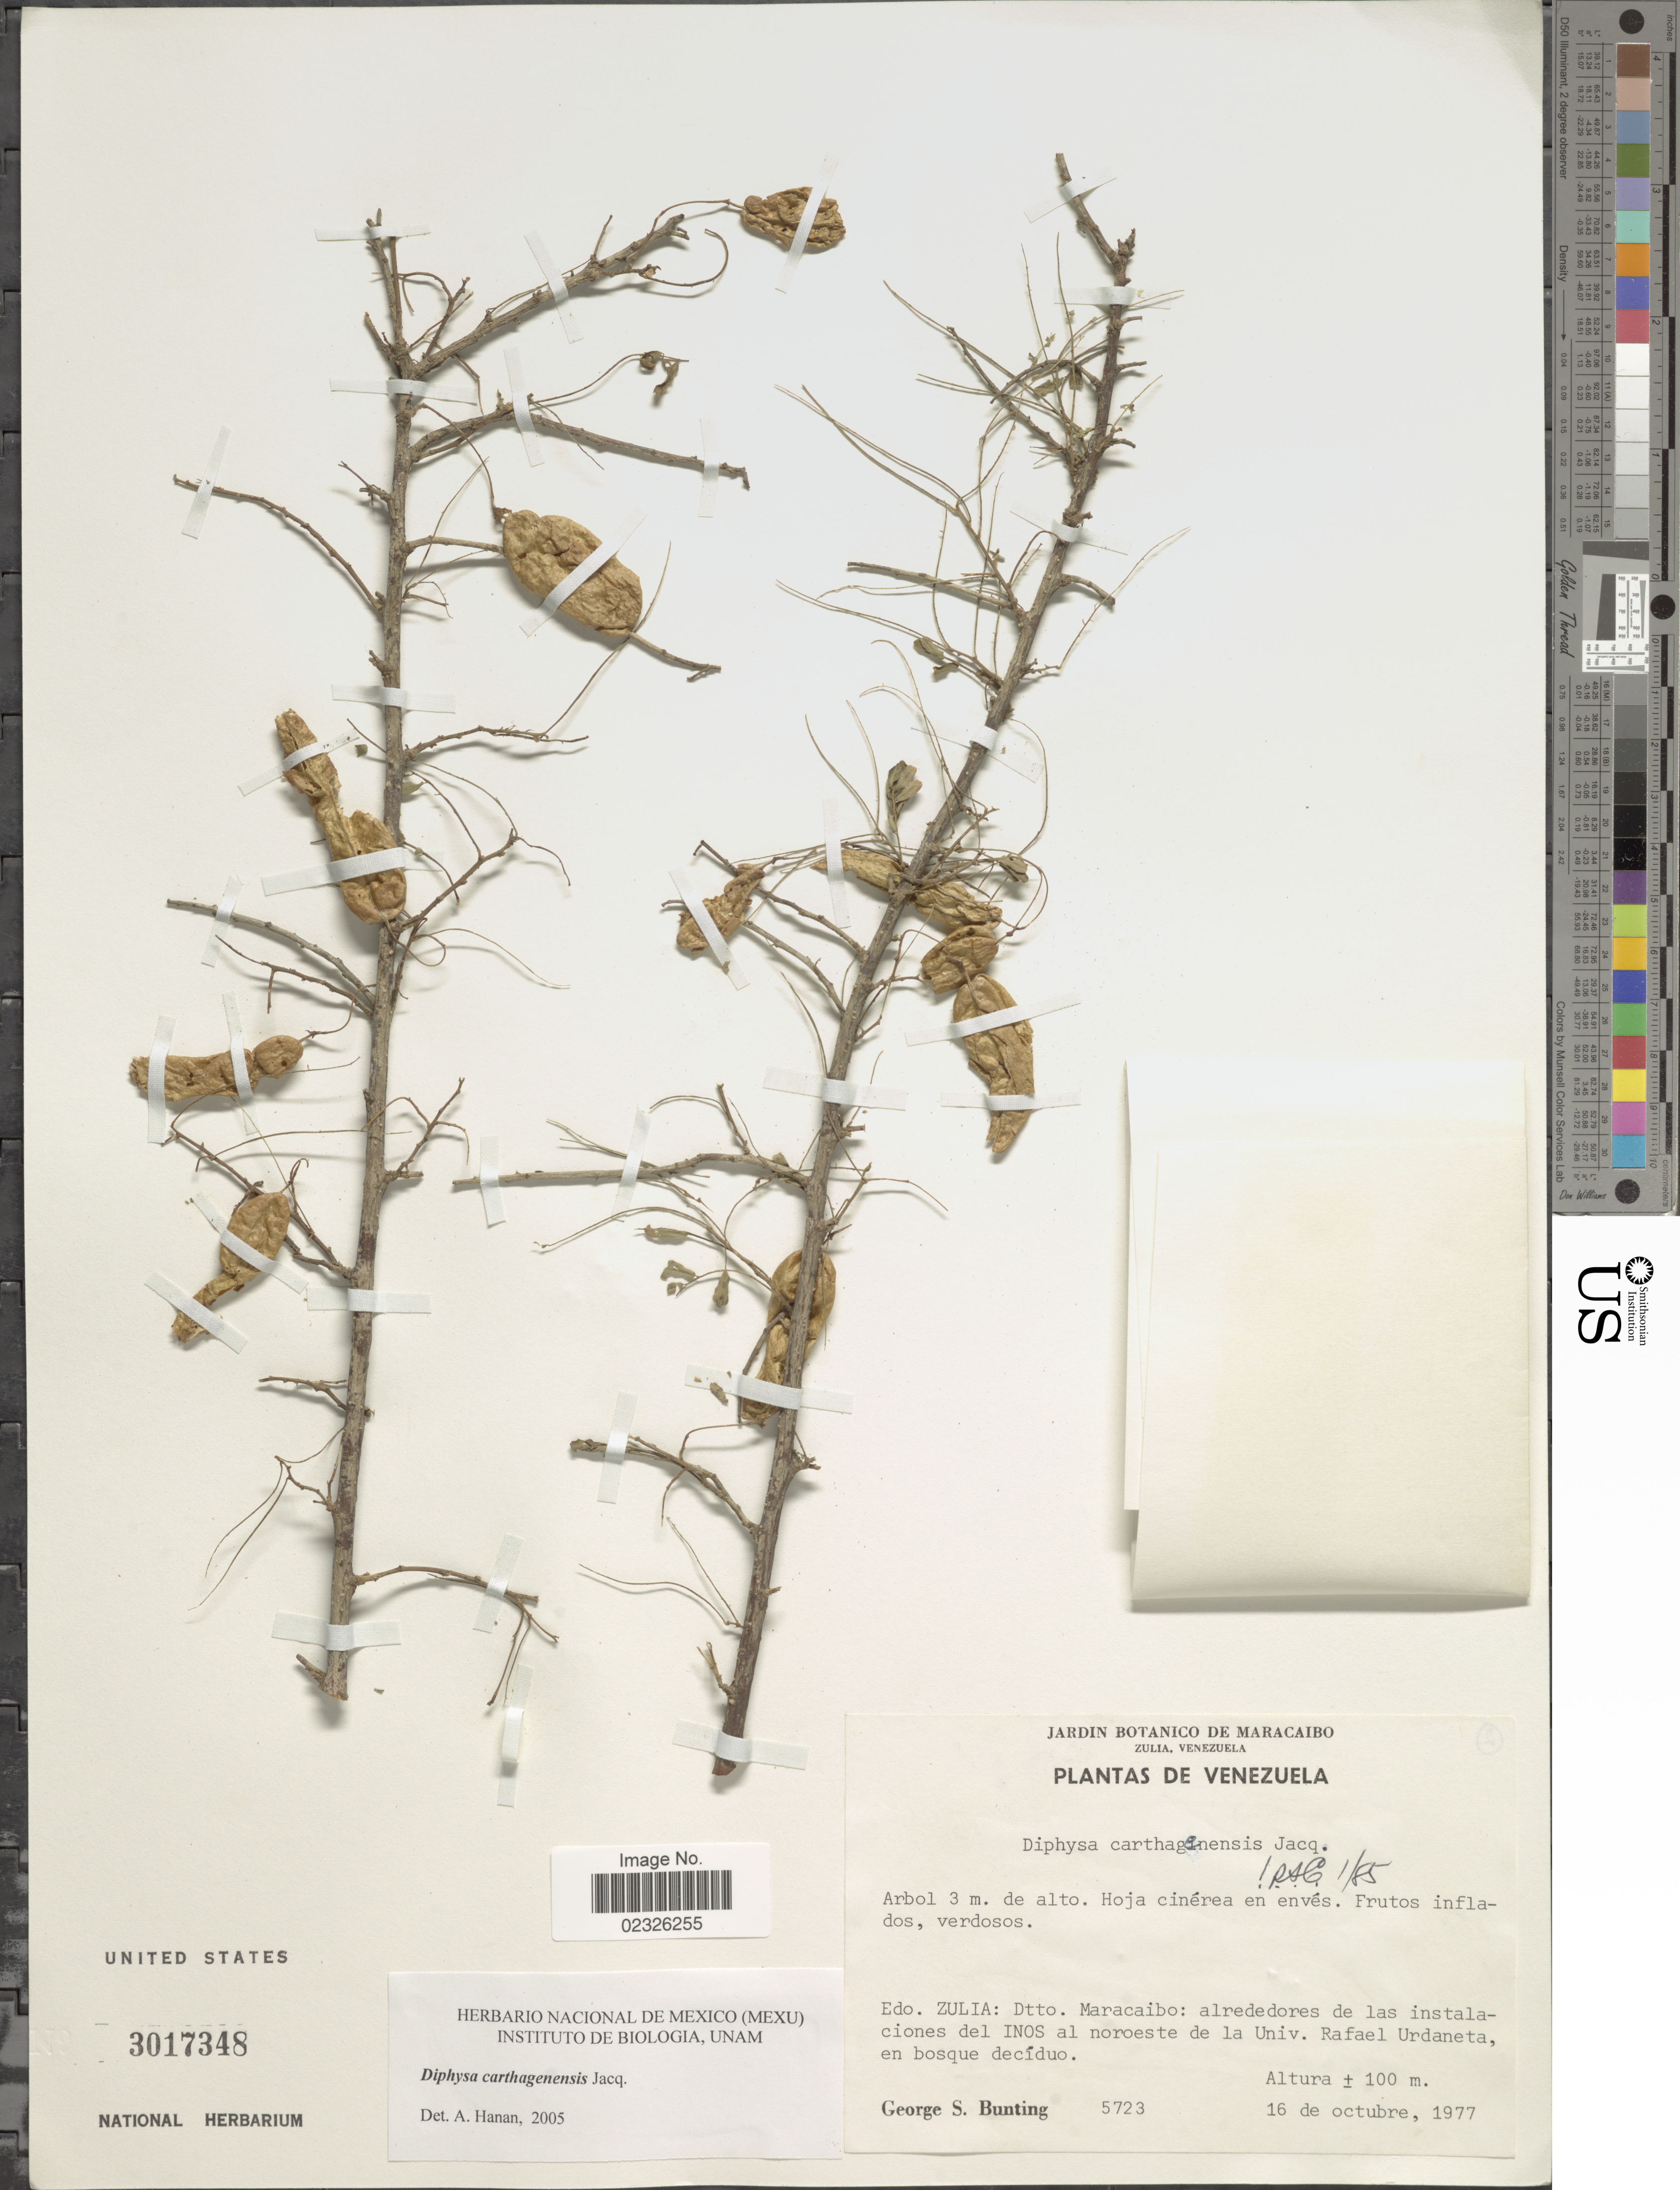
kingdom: Plantae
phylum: Tracheophyta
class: Magnoliopsida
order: Fabales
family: Fabaceae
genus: Diphysa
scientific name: Diphysa carthagenensis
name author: Jacq.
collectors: G. S. Bunting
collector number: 5723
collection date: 1977-10-16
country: Venezuela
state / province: Zulia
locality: Edo. Zulia: Dtto. Maracaibo: alrededores de las instalaciones del INOS al noroeste de la Univ. Rafael Urdaneta, en bosque deciduo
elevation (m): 100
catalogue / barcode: US 3017348